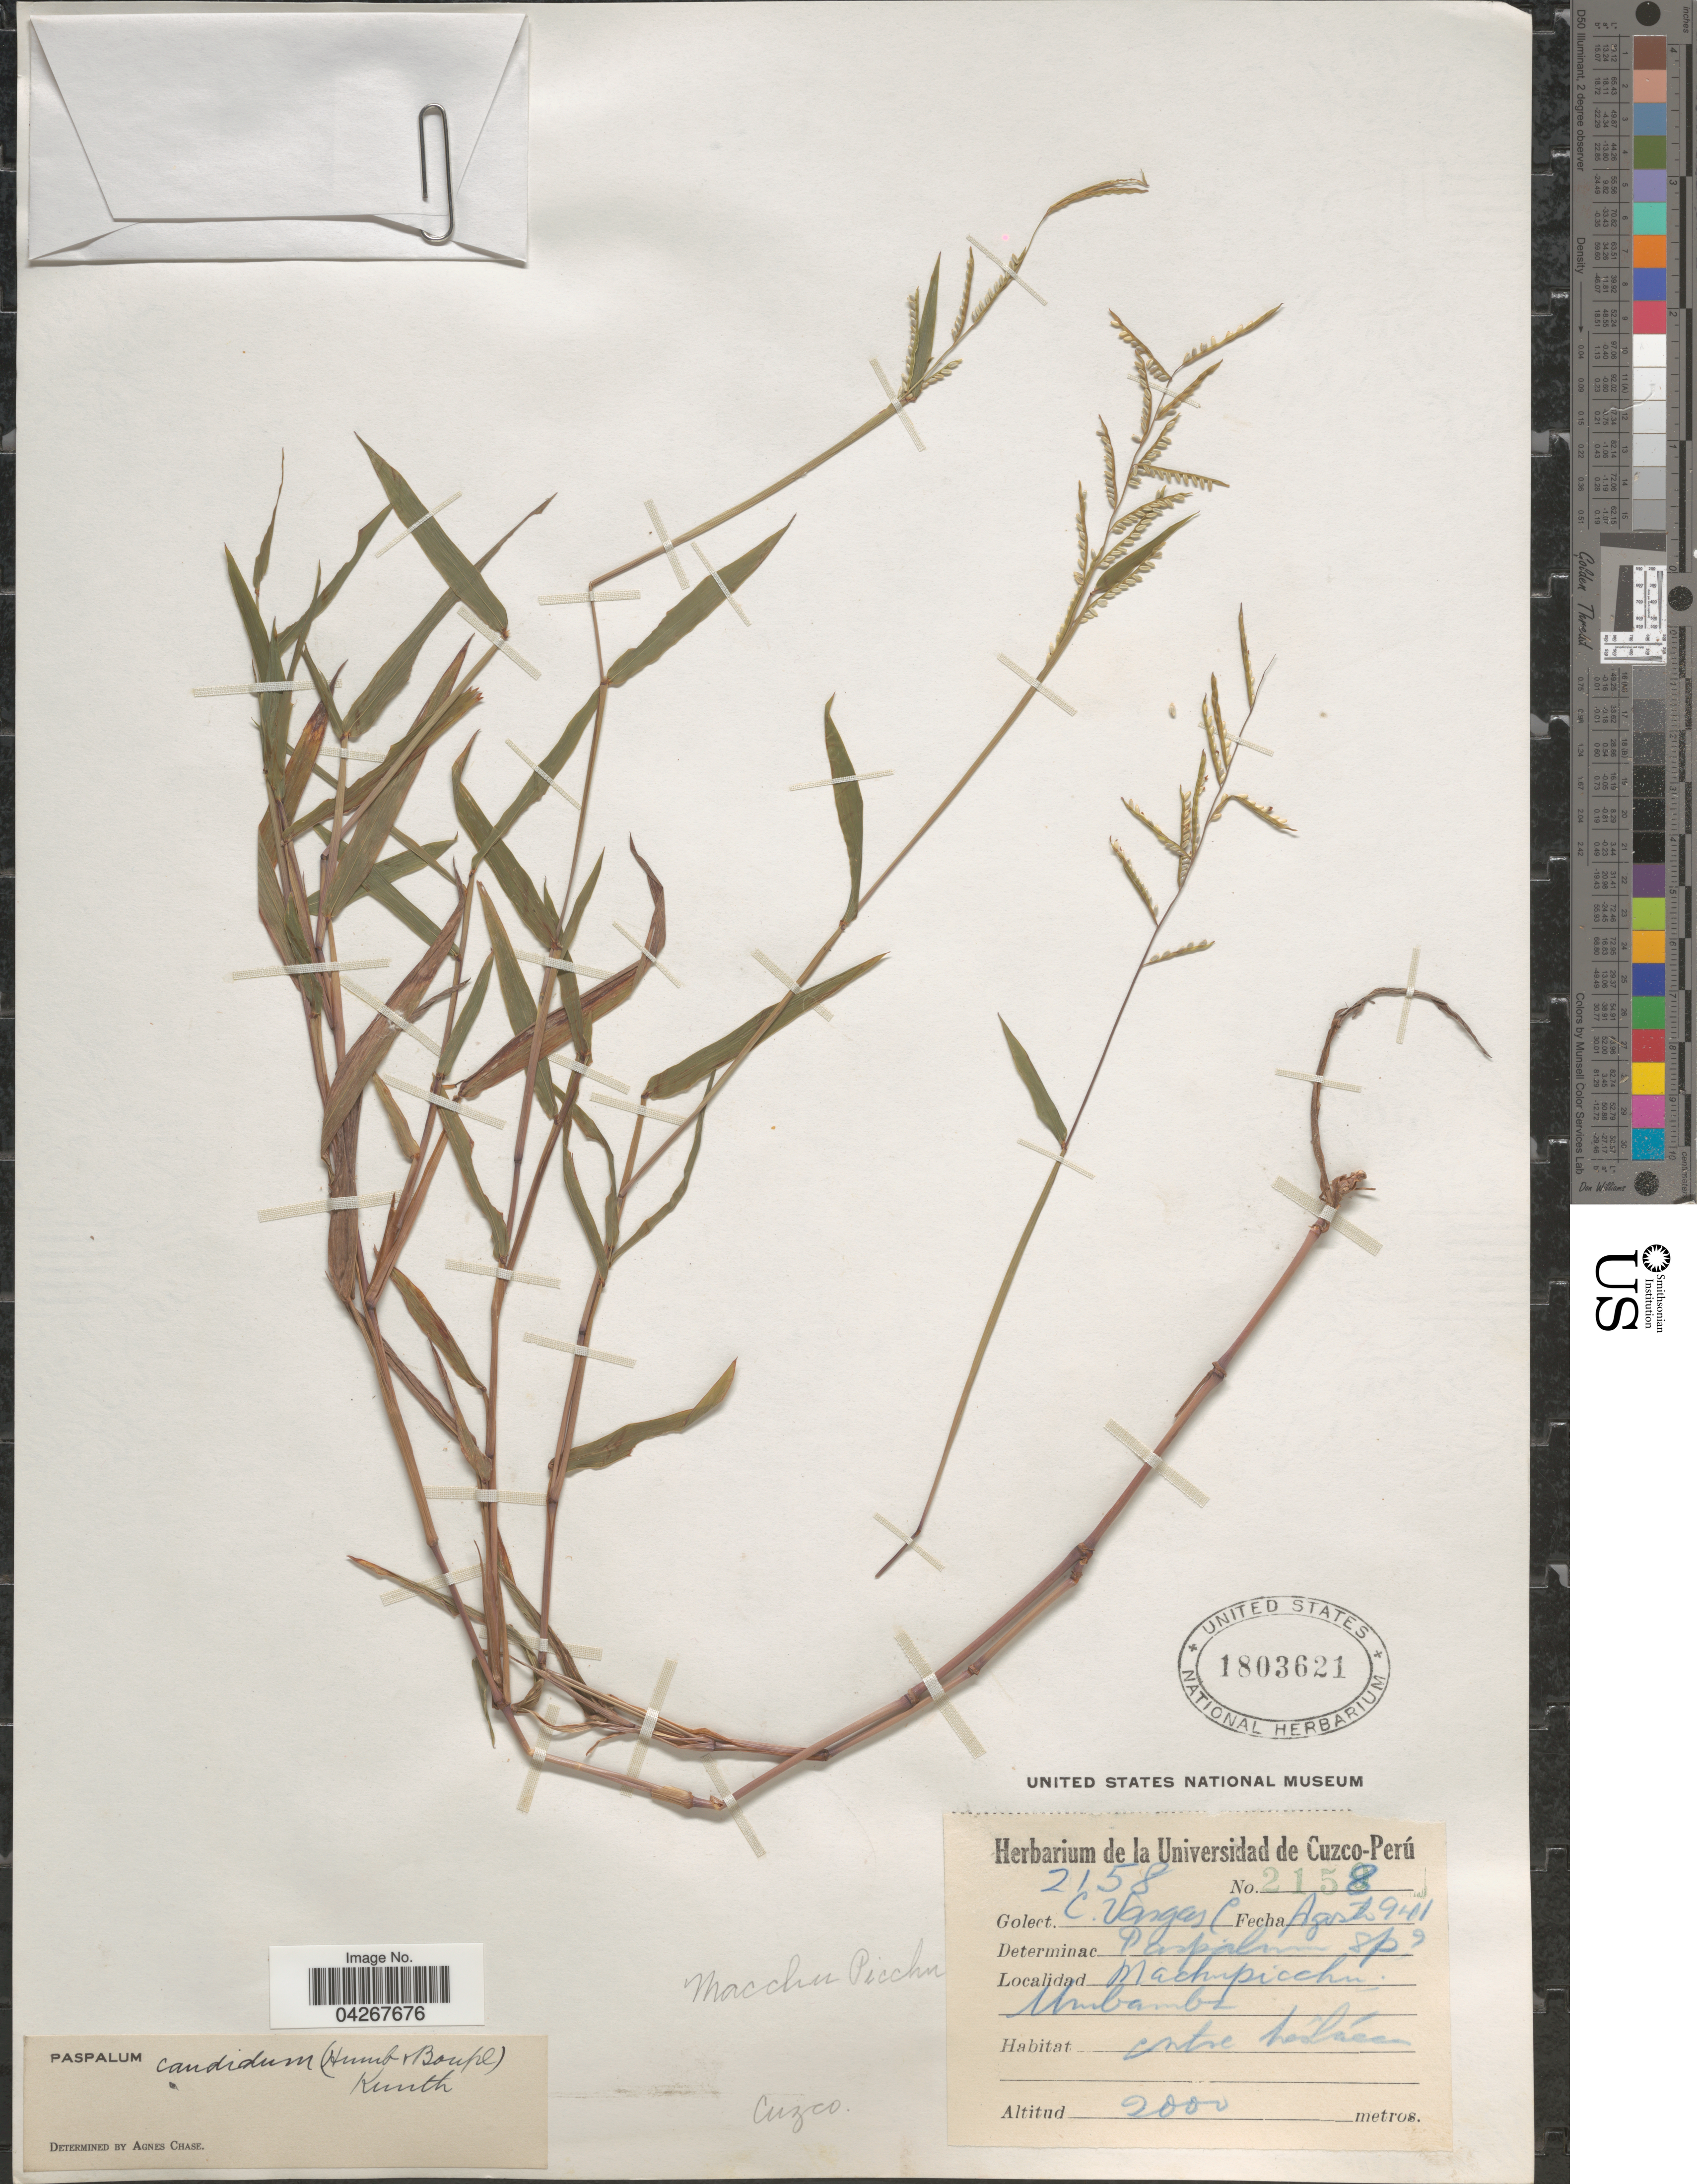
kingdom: Plantae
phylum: Tracheophyta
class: Liliopsida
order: Poales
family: Poaceae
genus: Paspalum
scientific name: Paspalum candidum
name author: (Humb. & Bonpl. ex Fleugge) Kunth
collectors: C. Vargas Calderón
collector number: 2158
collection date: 1941-08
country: Peru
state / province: Cusco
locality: Machupicchu. Urubamba. Cuzco.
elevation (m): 2000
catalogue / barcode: US 1803621